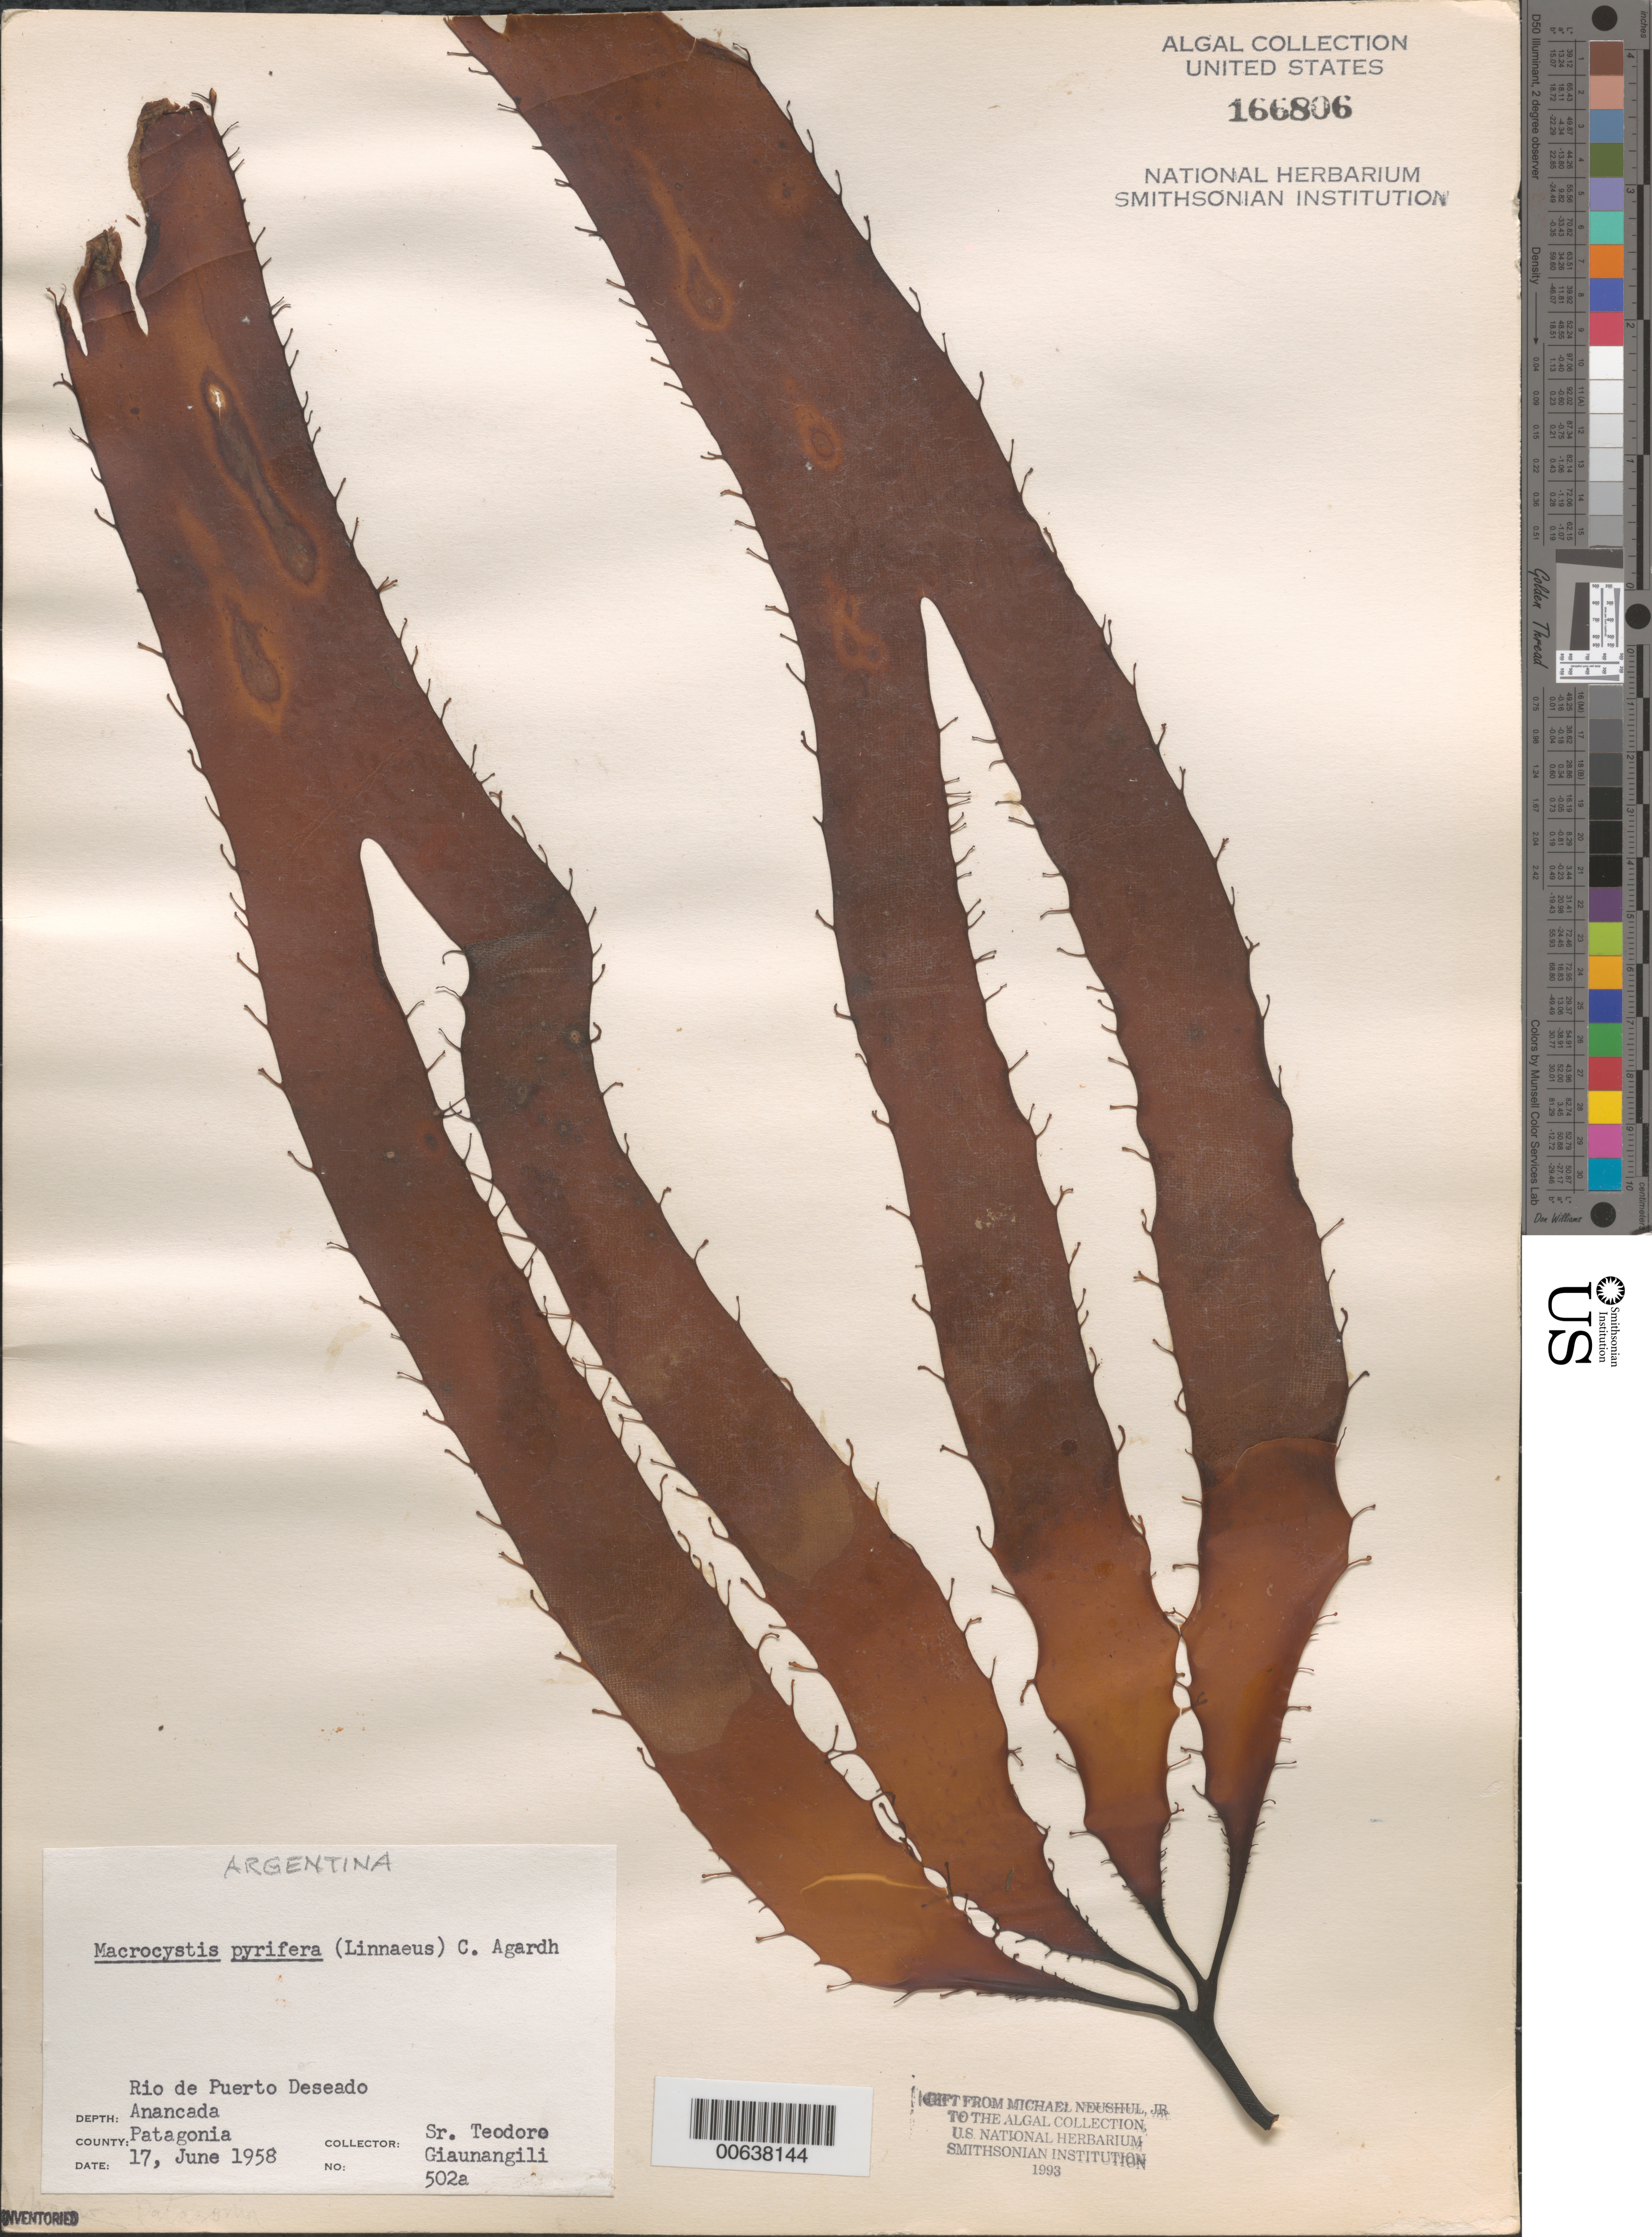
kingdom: Chromista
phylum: Ochrophyta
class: Phaeophyceae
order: Laminariales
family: Laminariaceae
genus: Macrocystis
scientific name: Macrocystis pyrifera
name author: (L.) C. Agardh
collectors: T. Giaunangili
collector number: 502a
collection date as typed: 17 Jun 1958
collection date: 1958-06-17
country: Argentina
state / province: Santa Cruz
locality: Rio de Puerto Deseado, Anancada, Patagonia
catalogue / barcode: US 166806